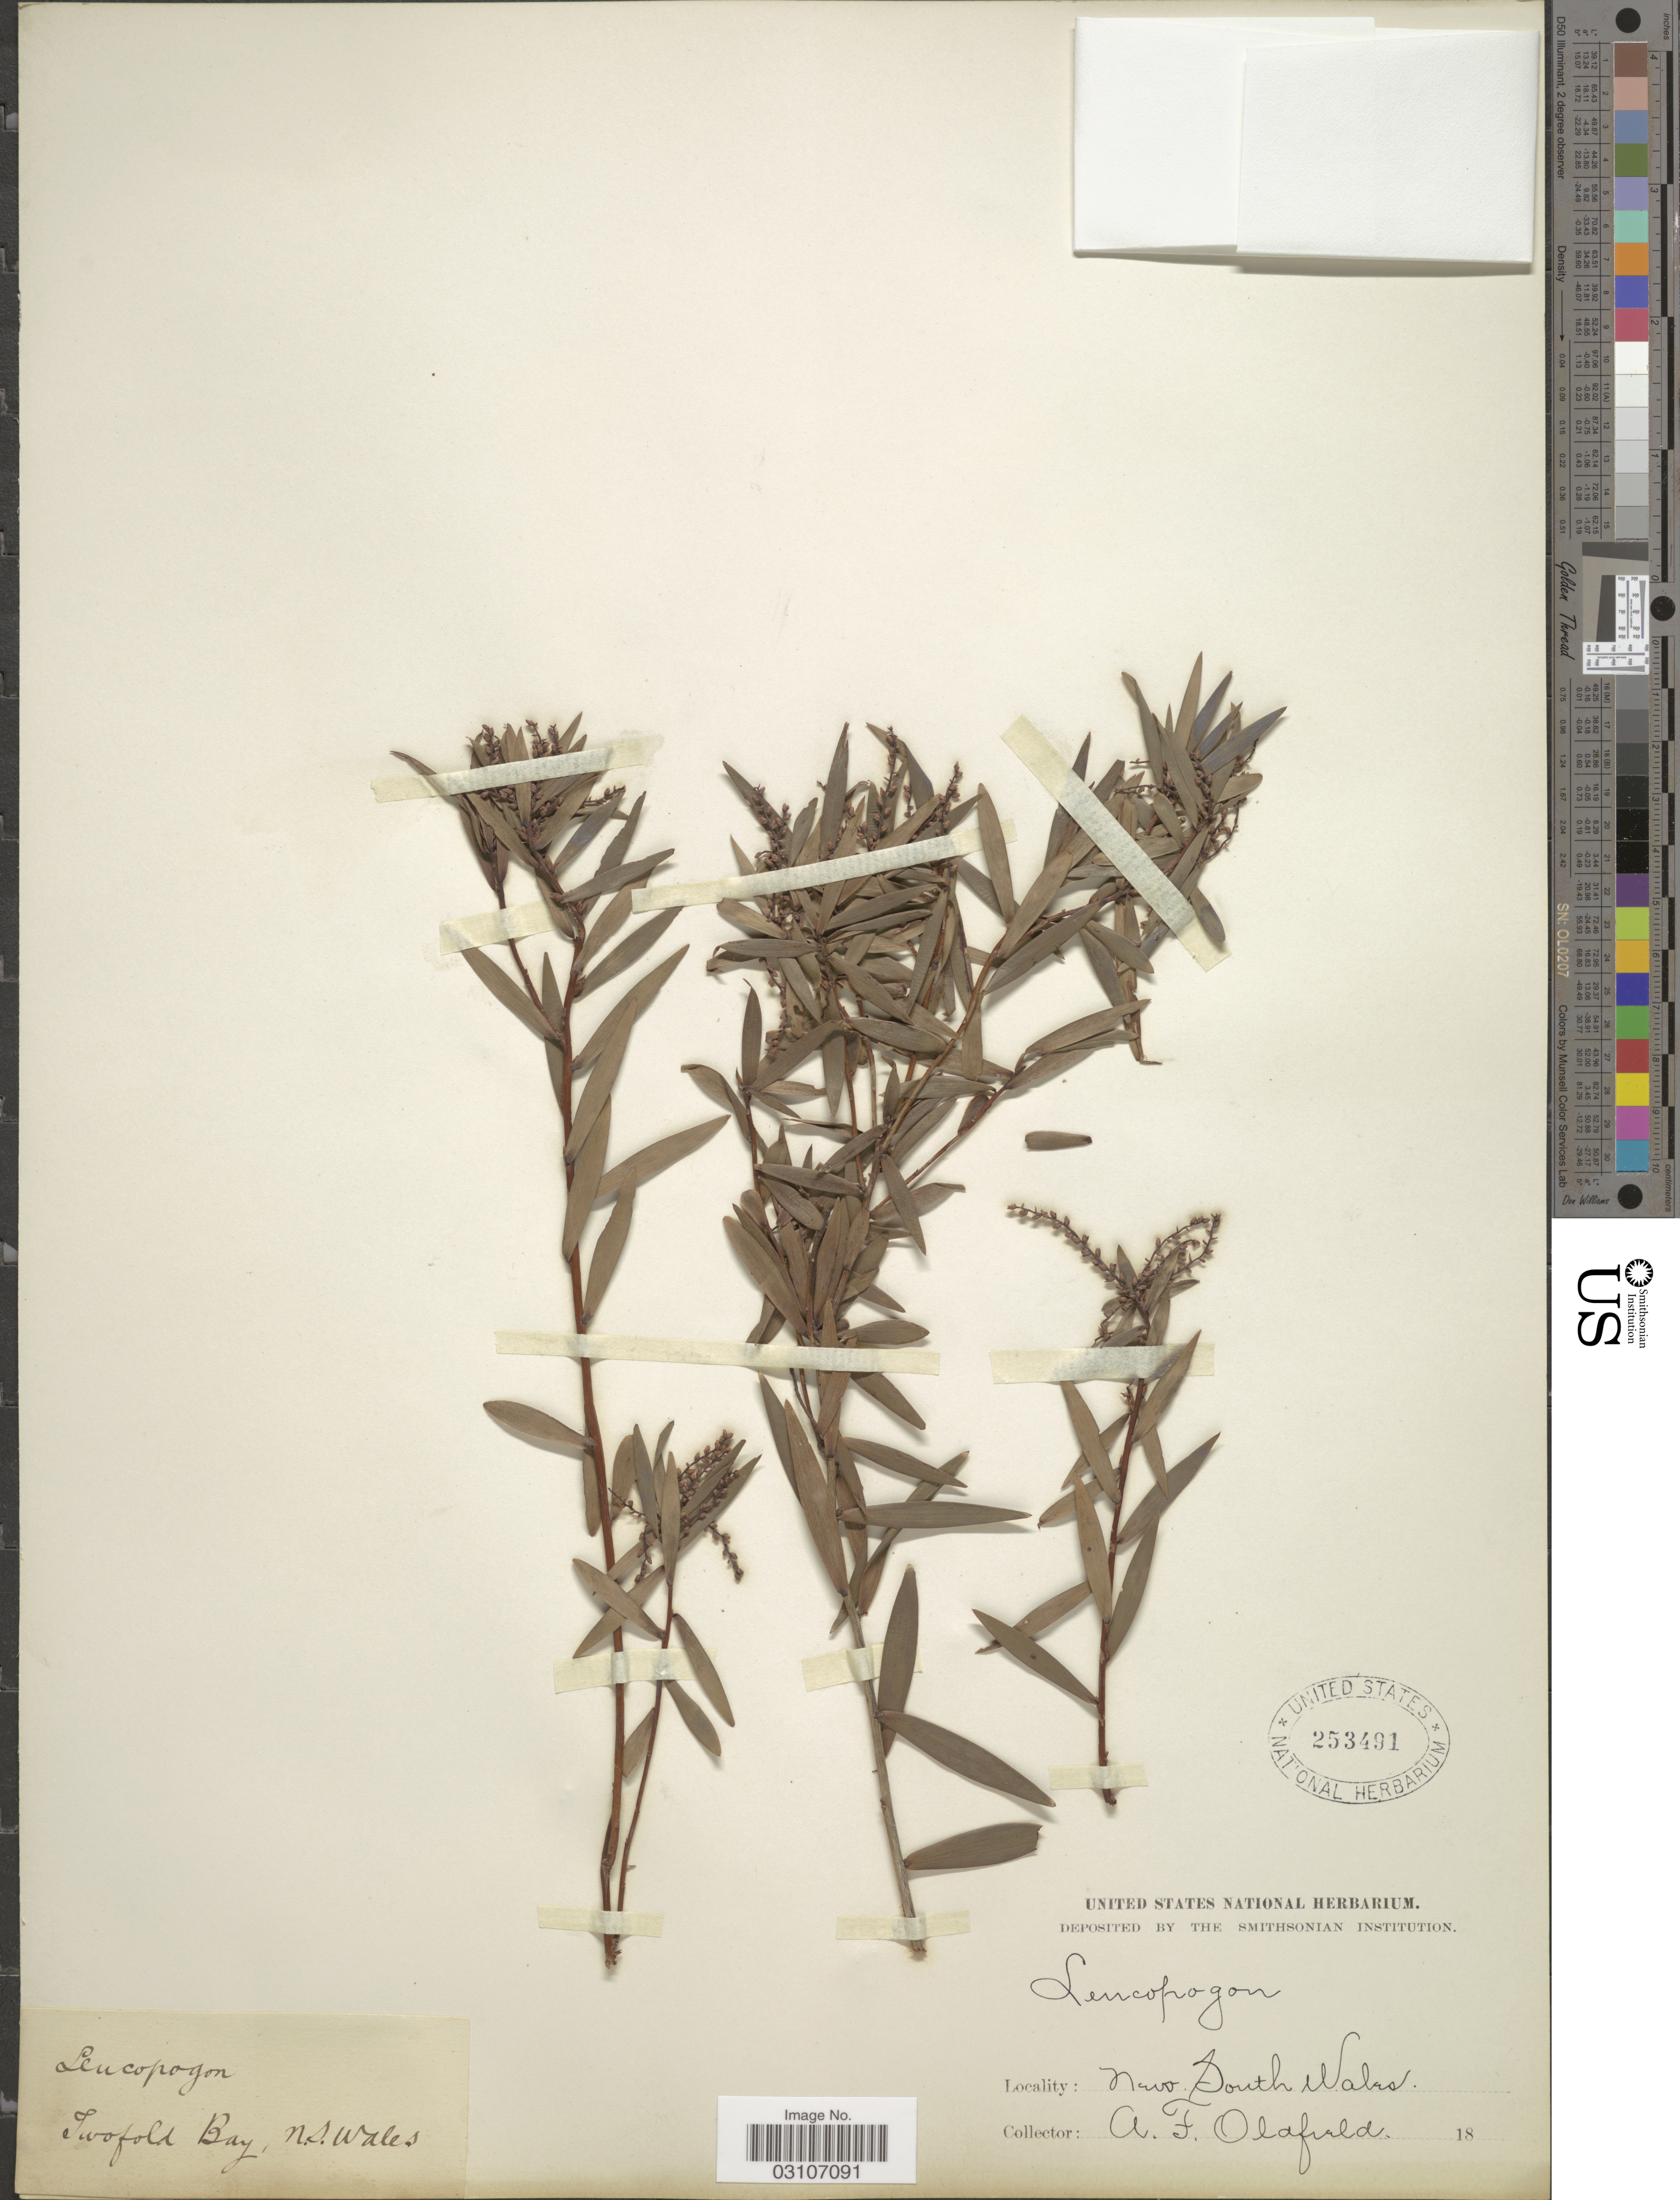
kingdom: Plantae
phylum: Tracheophyta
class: Magnoliopsida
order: Ericales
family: Ericaceae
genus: Leucopogon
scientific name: Leucopogon sp.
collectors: A. Oldfield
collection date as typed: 18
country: Australia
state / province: New South Wales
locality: Twofold Bay, N.S.Wales.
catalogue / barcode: US 253491